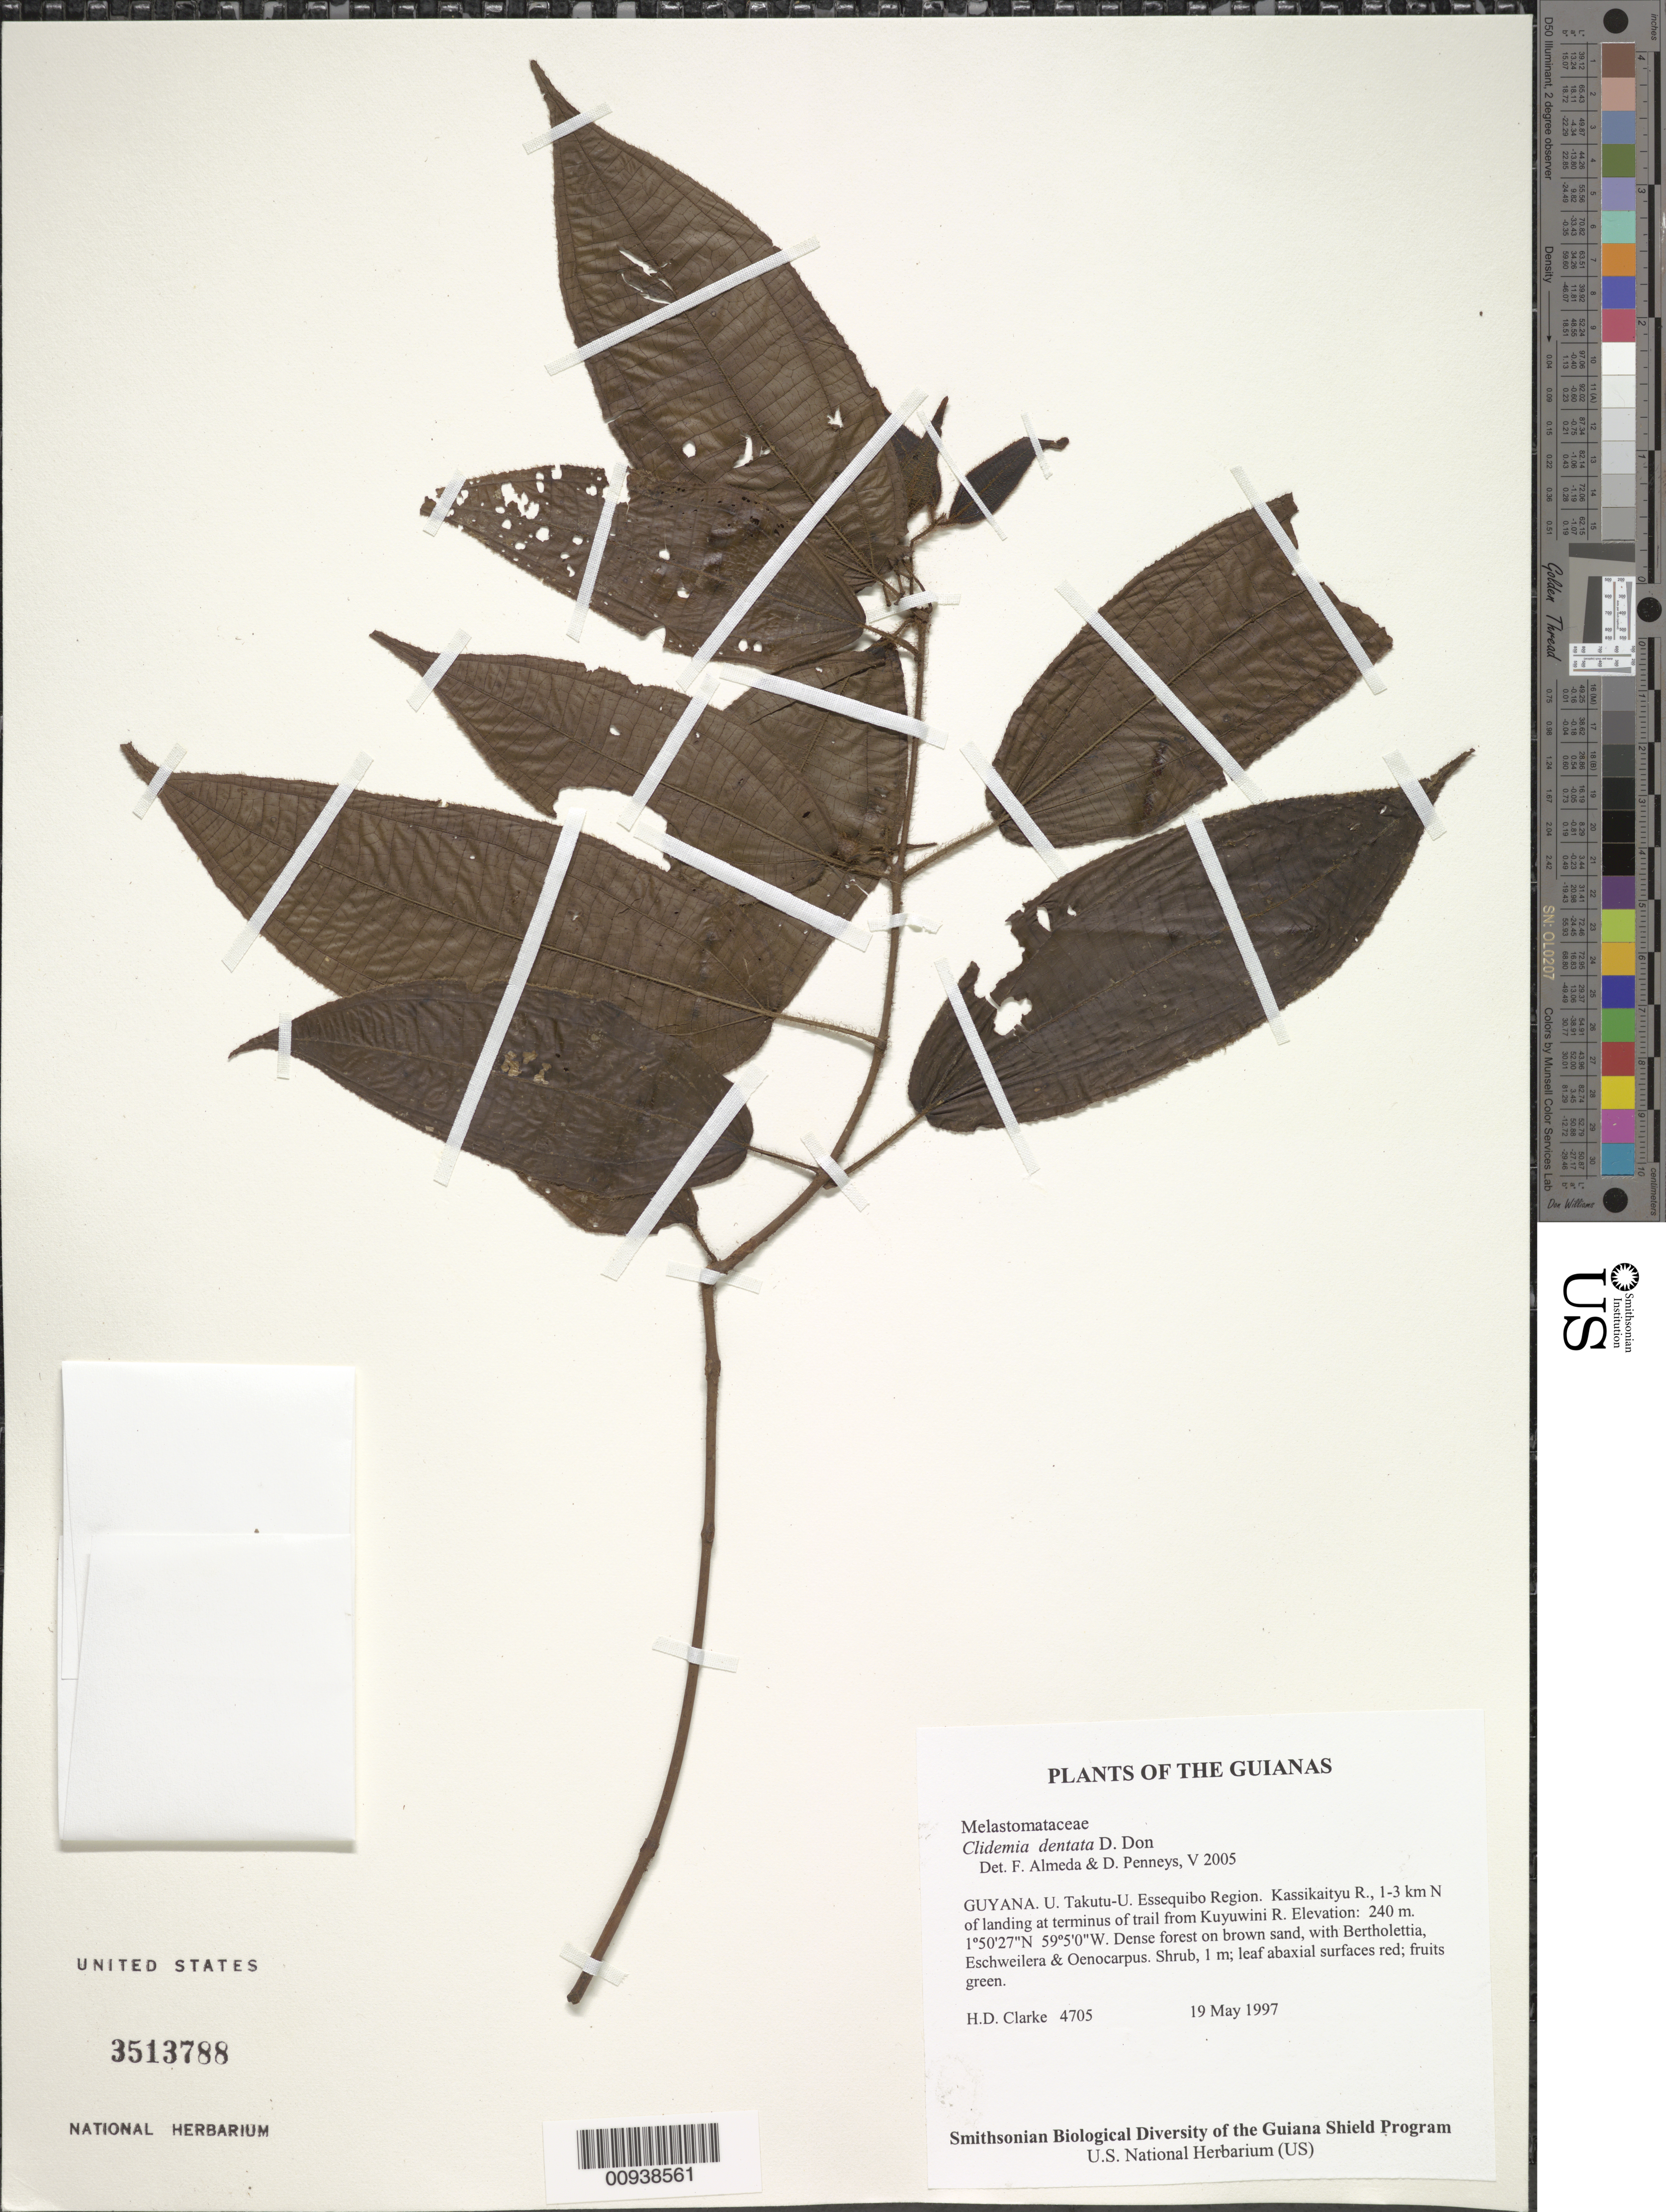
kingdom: Plantae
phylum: Tracheophyta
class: Magnoliopsida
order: Myrtales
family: Melastomataceae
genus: Clidemia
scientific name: Clidemia dentata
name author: D. Don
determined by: Almeda, F.; Penneys, D. S.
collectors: H. D. Clarke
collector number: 4705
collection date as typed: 19 May 1997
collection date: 1997-05-19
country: Guyana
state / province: U. Takutu-U. Essequibo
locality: Kassikaityu R., 1-3 km N of landing at terminus of trail from Kuyuwini R.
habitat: Dense forest on brown sand, with Bertholettia, Eschweilera & Oenocarpus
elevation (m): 240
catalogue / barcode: US 3513788